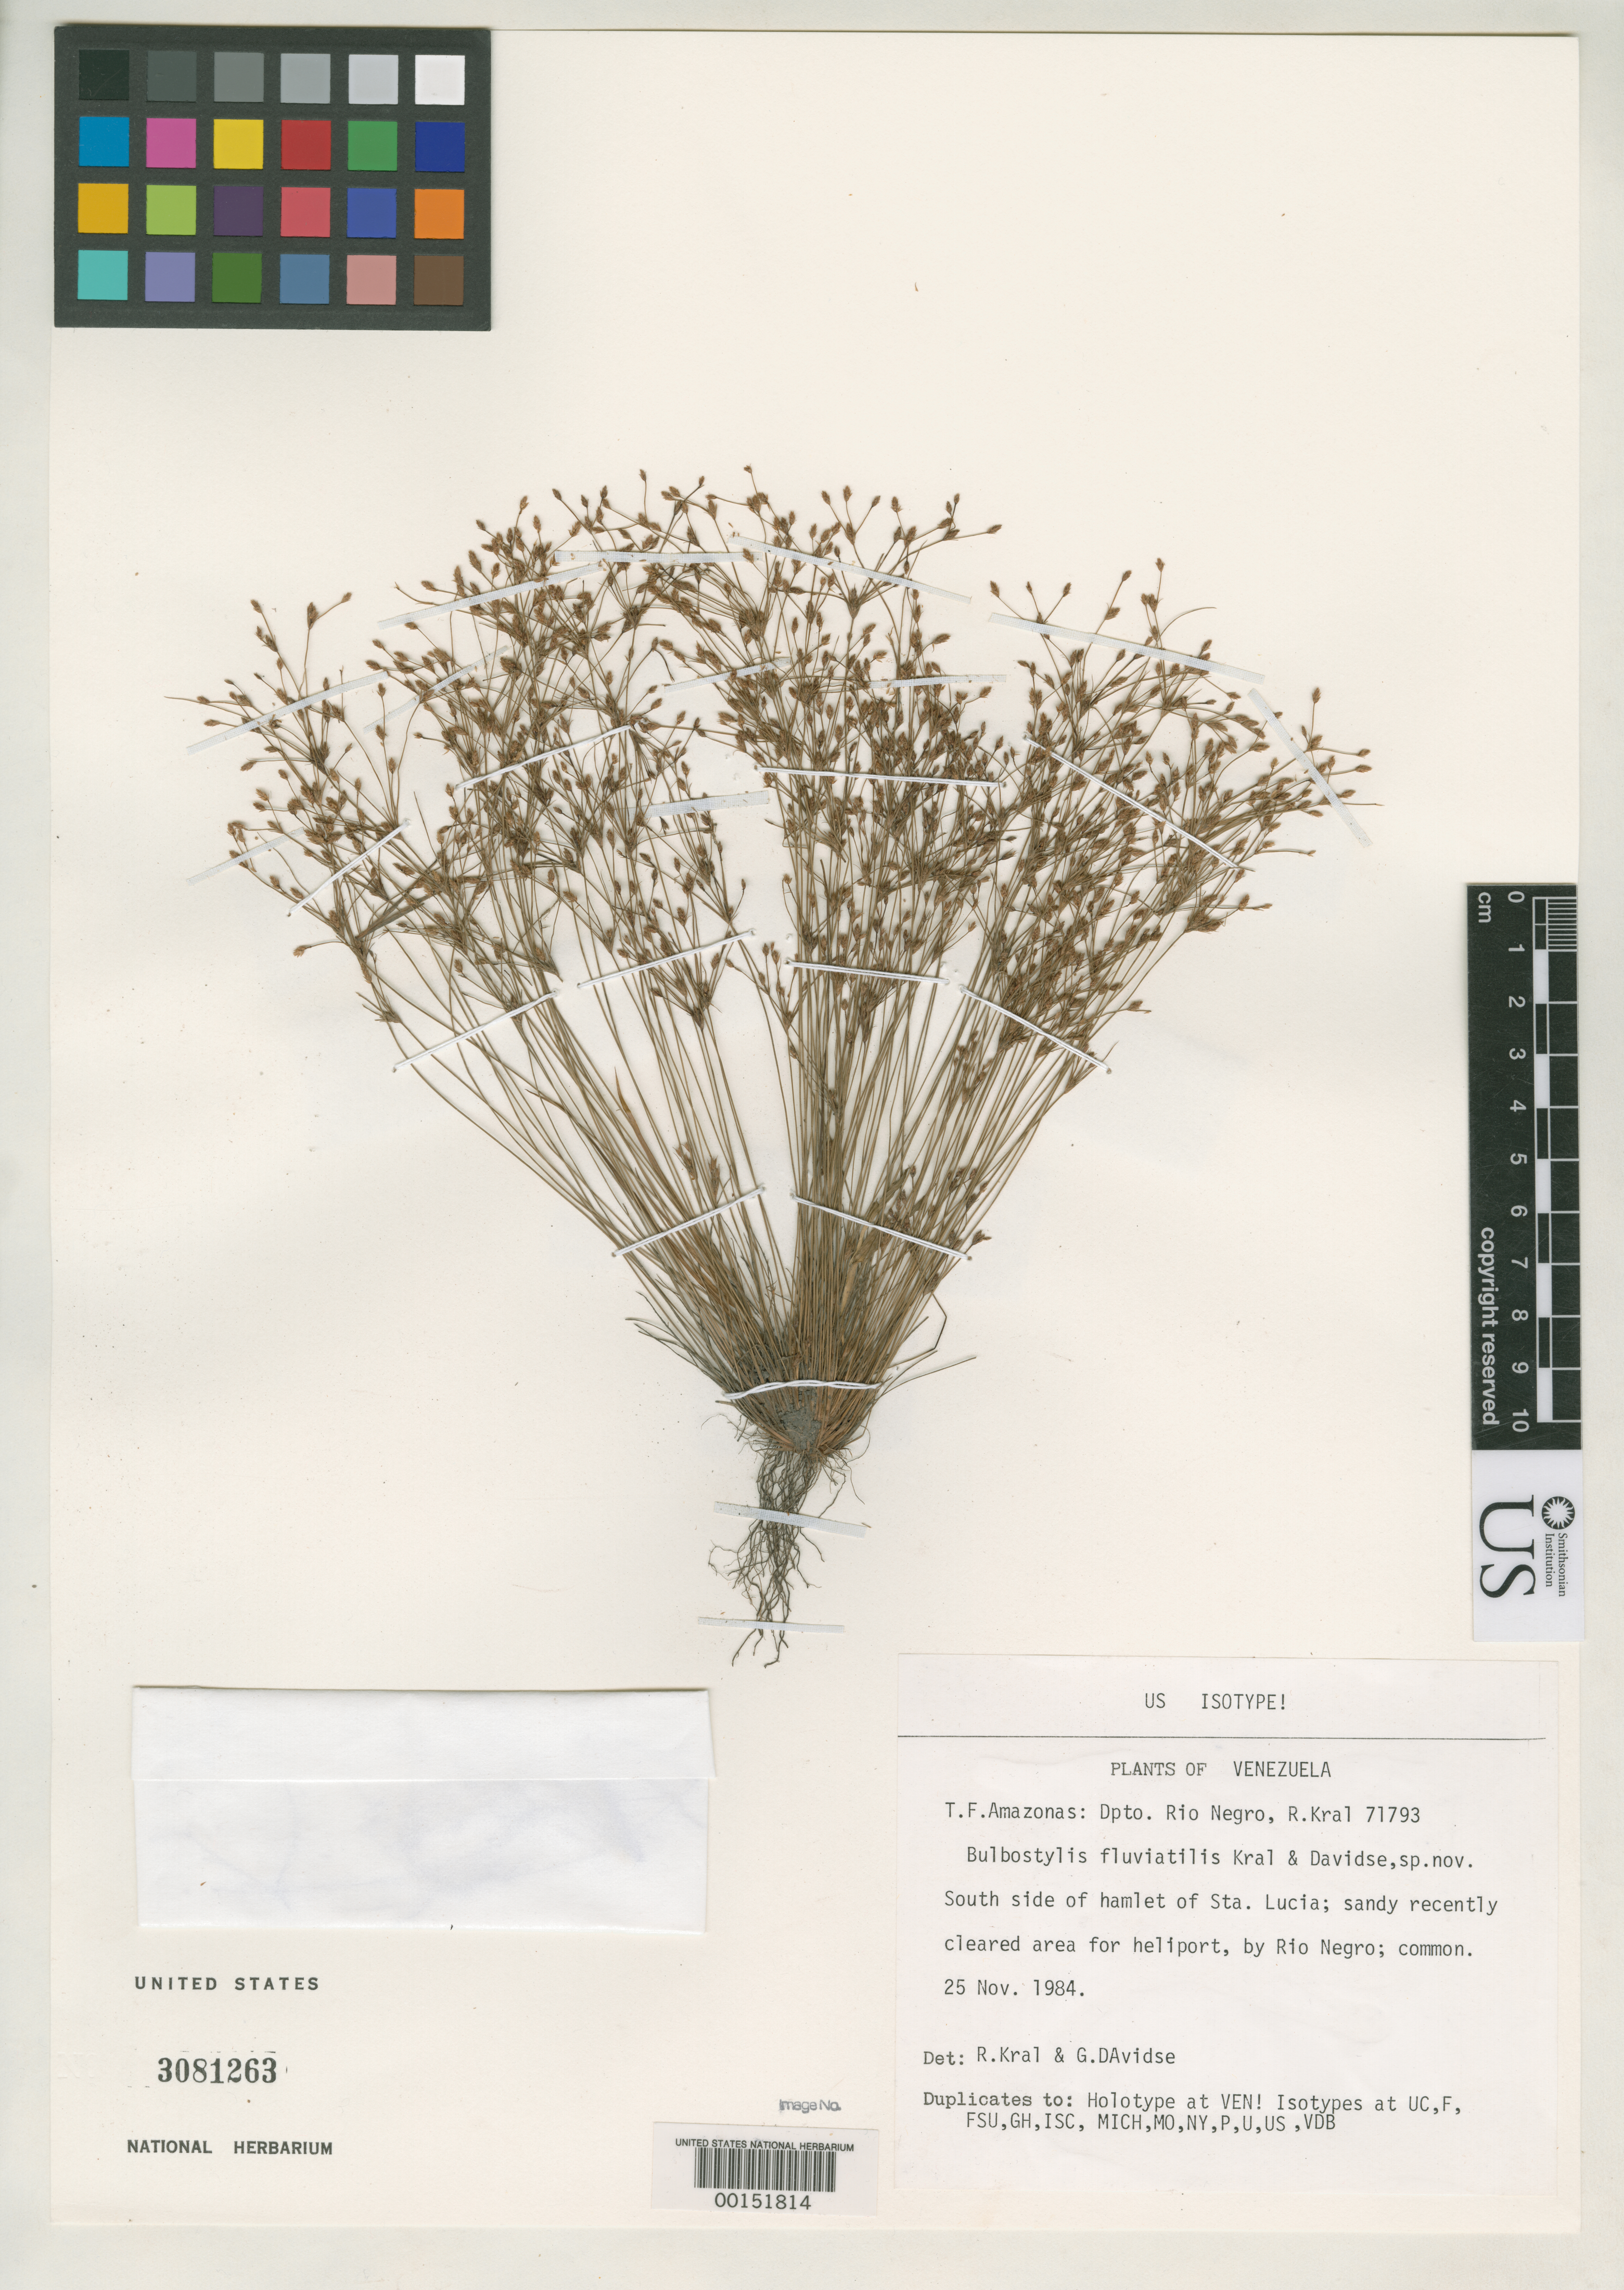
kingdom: Plantae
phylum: Tracheophyta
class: Liliopsida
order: Poales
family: Cyperaceae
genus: Bulbostylis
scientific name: Bulbostylis fluviatilis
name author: Kral & Davidse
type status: Isotype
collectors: R. Kral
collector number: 71973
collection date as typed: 25 Nov 1984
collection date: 1984-11-25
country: Venezuela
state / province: Amazonas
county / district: Rio Negro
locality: Sside of hamlet of Santa Lucia, cleared area for heliport, by Rio Negro.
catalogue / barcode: US 3081263